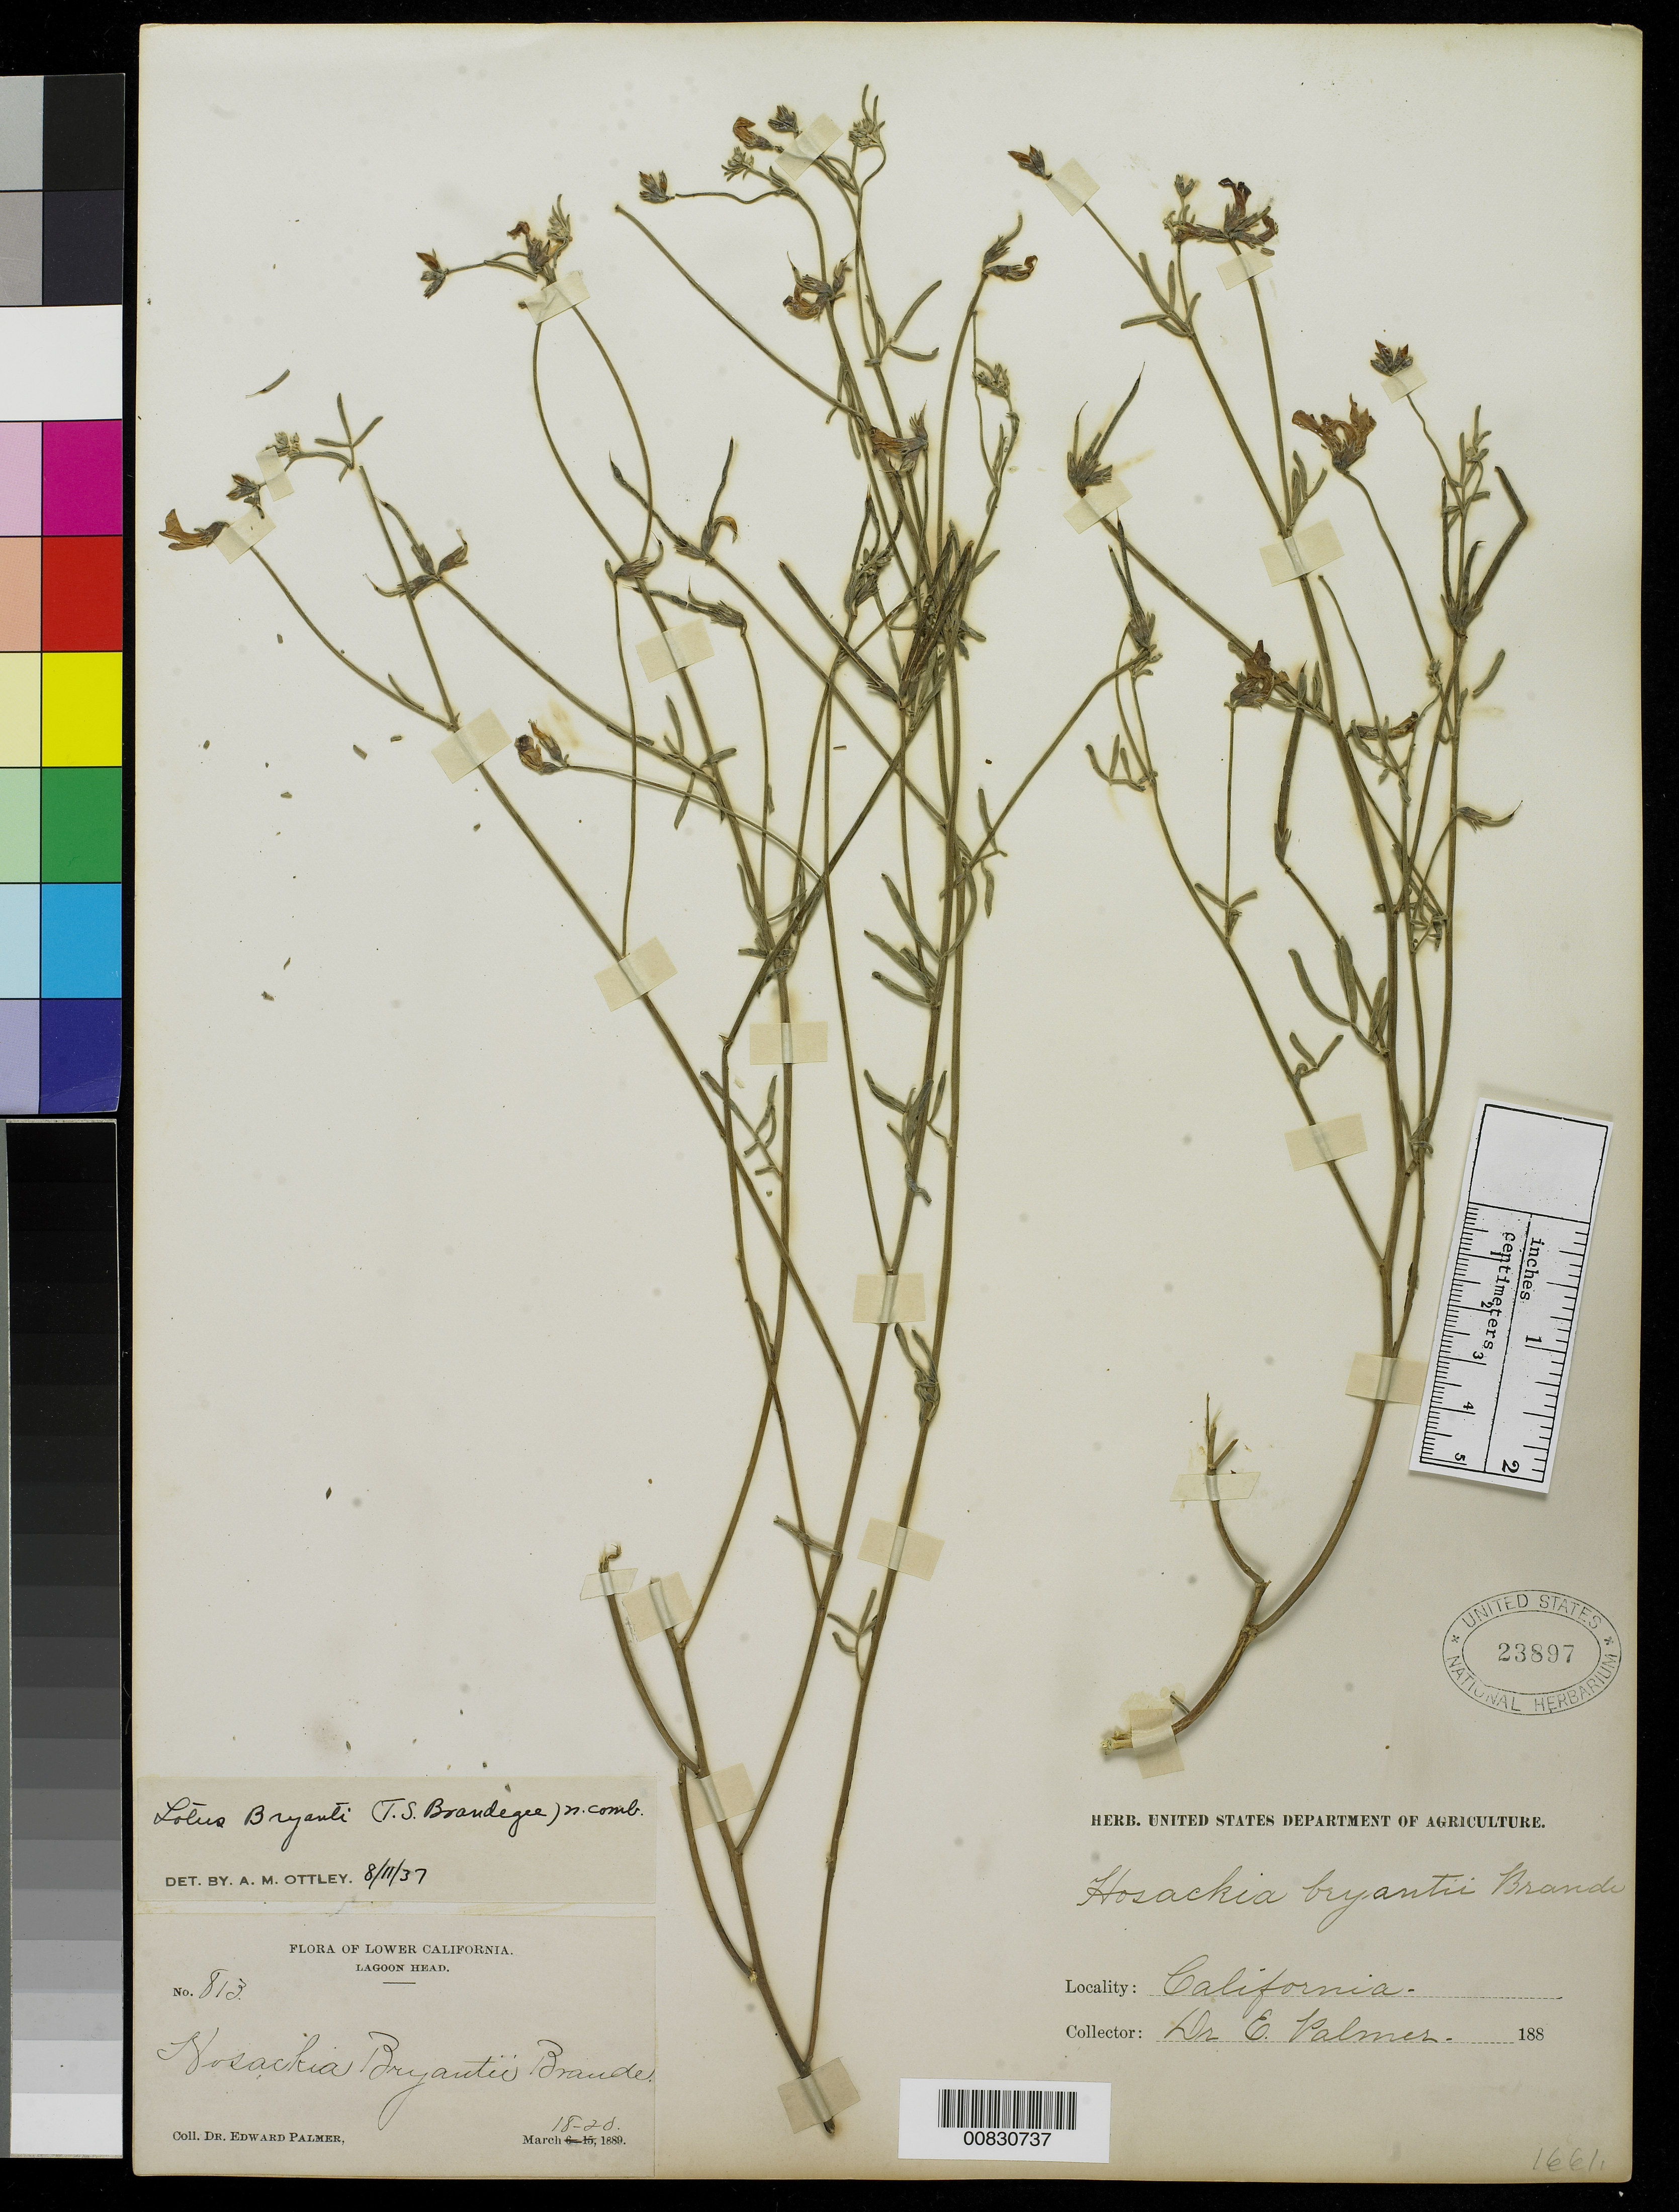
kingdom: Plantae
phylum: Tracheophyta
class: Magnoliopsida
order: Fabales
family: Fabaceae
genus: Ottleya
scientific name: Ottleya nivea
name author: (Watson) D.D. Sokoloff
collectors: E. Palmer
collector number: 813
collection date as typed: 18 Mar 1889 to 20 Mar 1889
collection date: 1889-03-18/1889-03-20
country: Mexico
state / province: Baja California Norte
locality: Lagoon Head, Baja California.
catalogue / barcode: US 23897